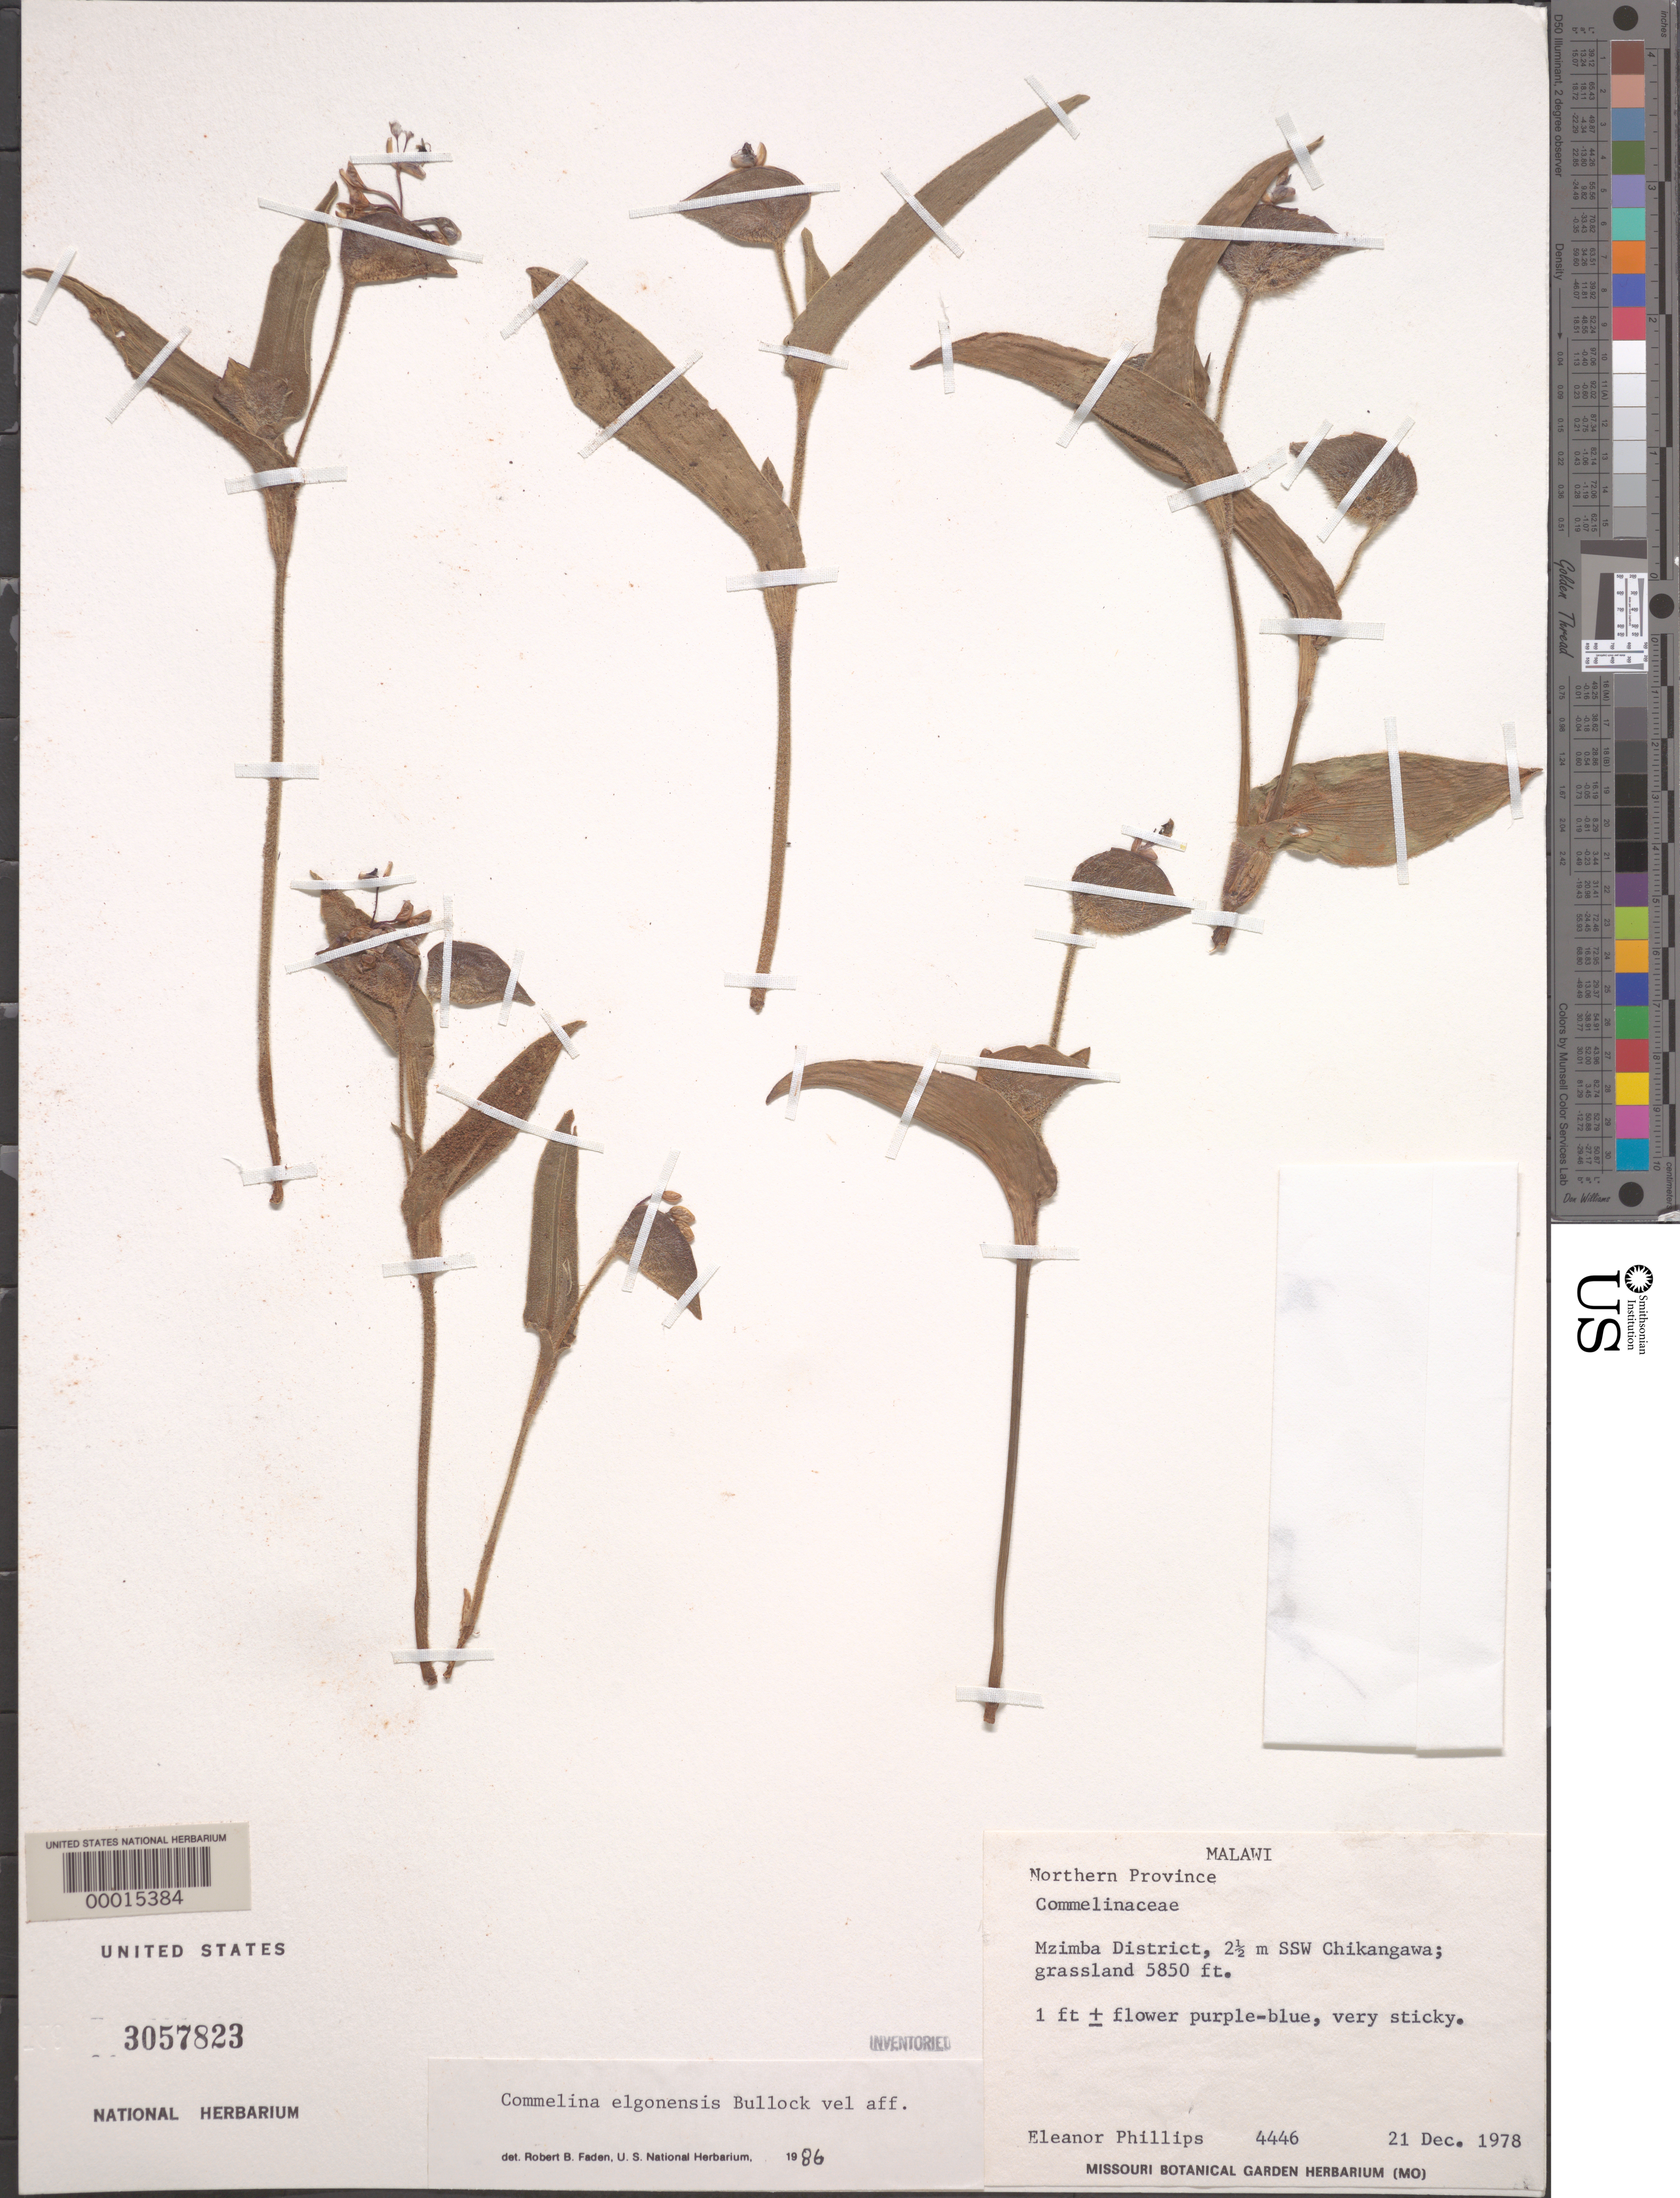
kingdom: Plantae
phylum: Tracheophyta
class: Liliopsida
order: Commelinales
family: Commelinaceae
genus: Commelina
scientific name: Commelina elgonensis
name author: Bullock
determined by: Faden, Robert B., (US), Smithsonian Institution - National Museum of Natural History (UNITED STATES)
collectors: E. Phillips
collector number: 4446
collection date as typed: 21 Dec 1978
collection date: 1978-12-21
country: Malawi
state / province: Northern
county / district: Mzimba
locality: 2.5 m ssw chikangawa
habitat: Grassland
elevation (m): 1784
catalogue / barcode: US 3057823